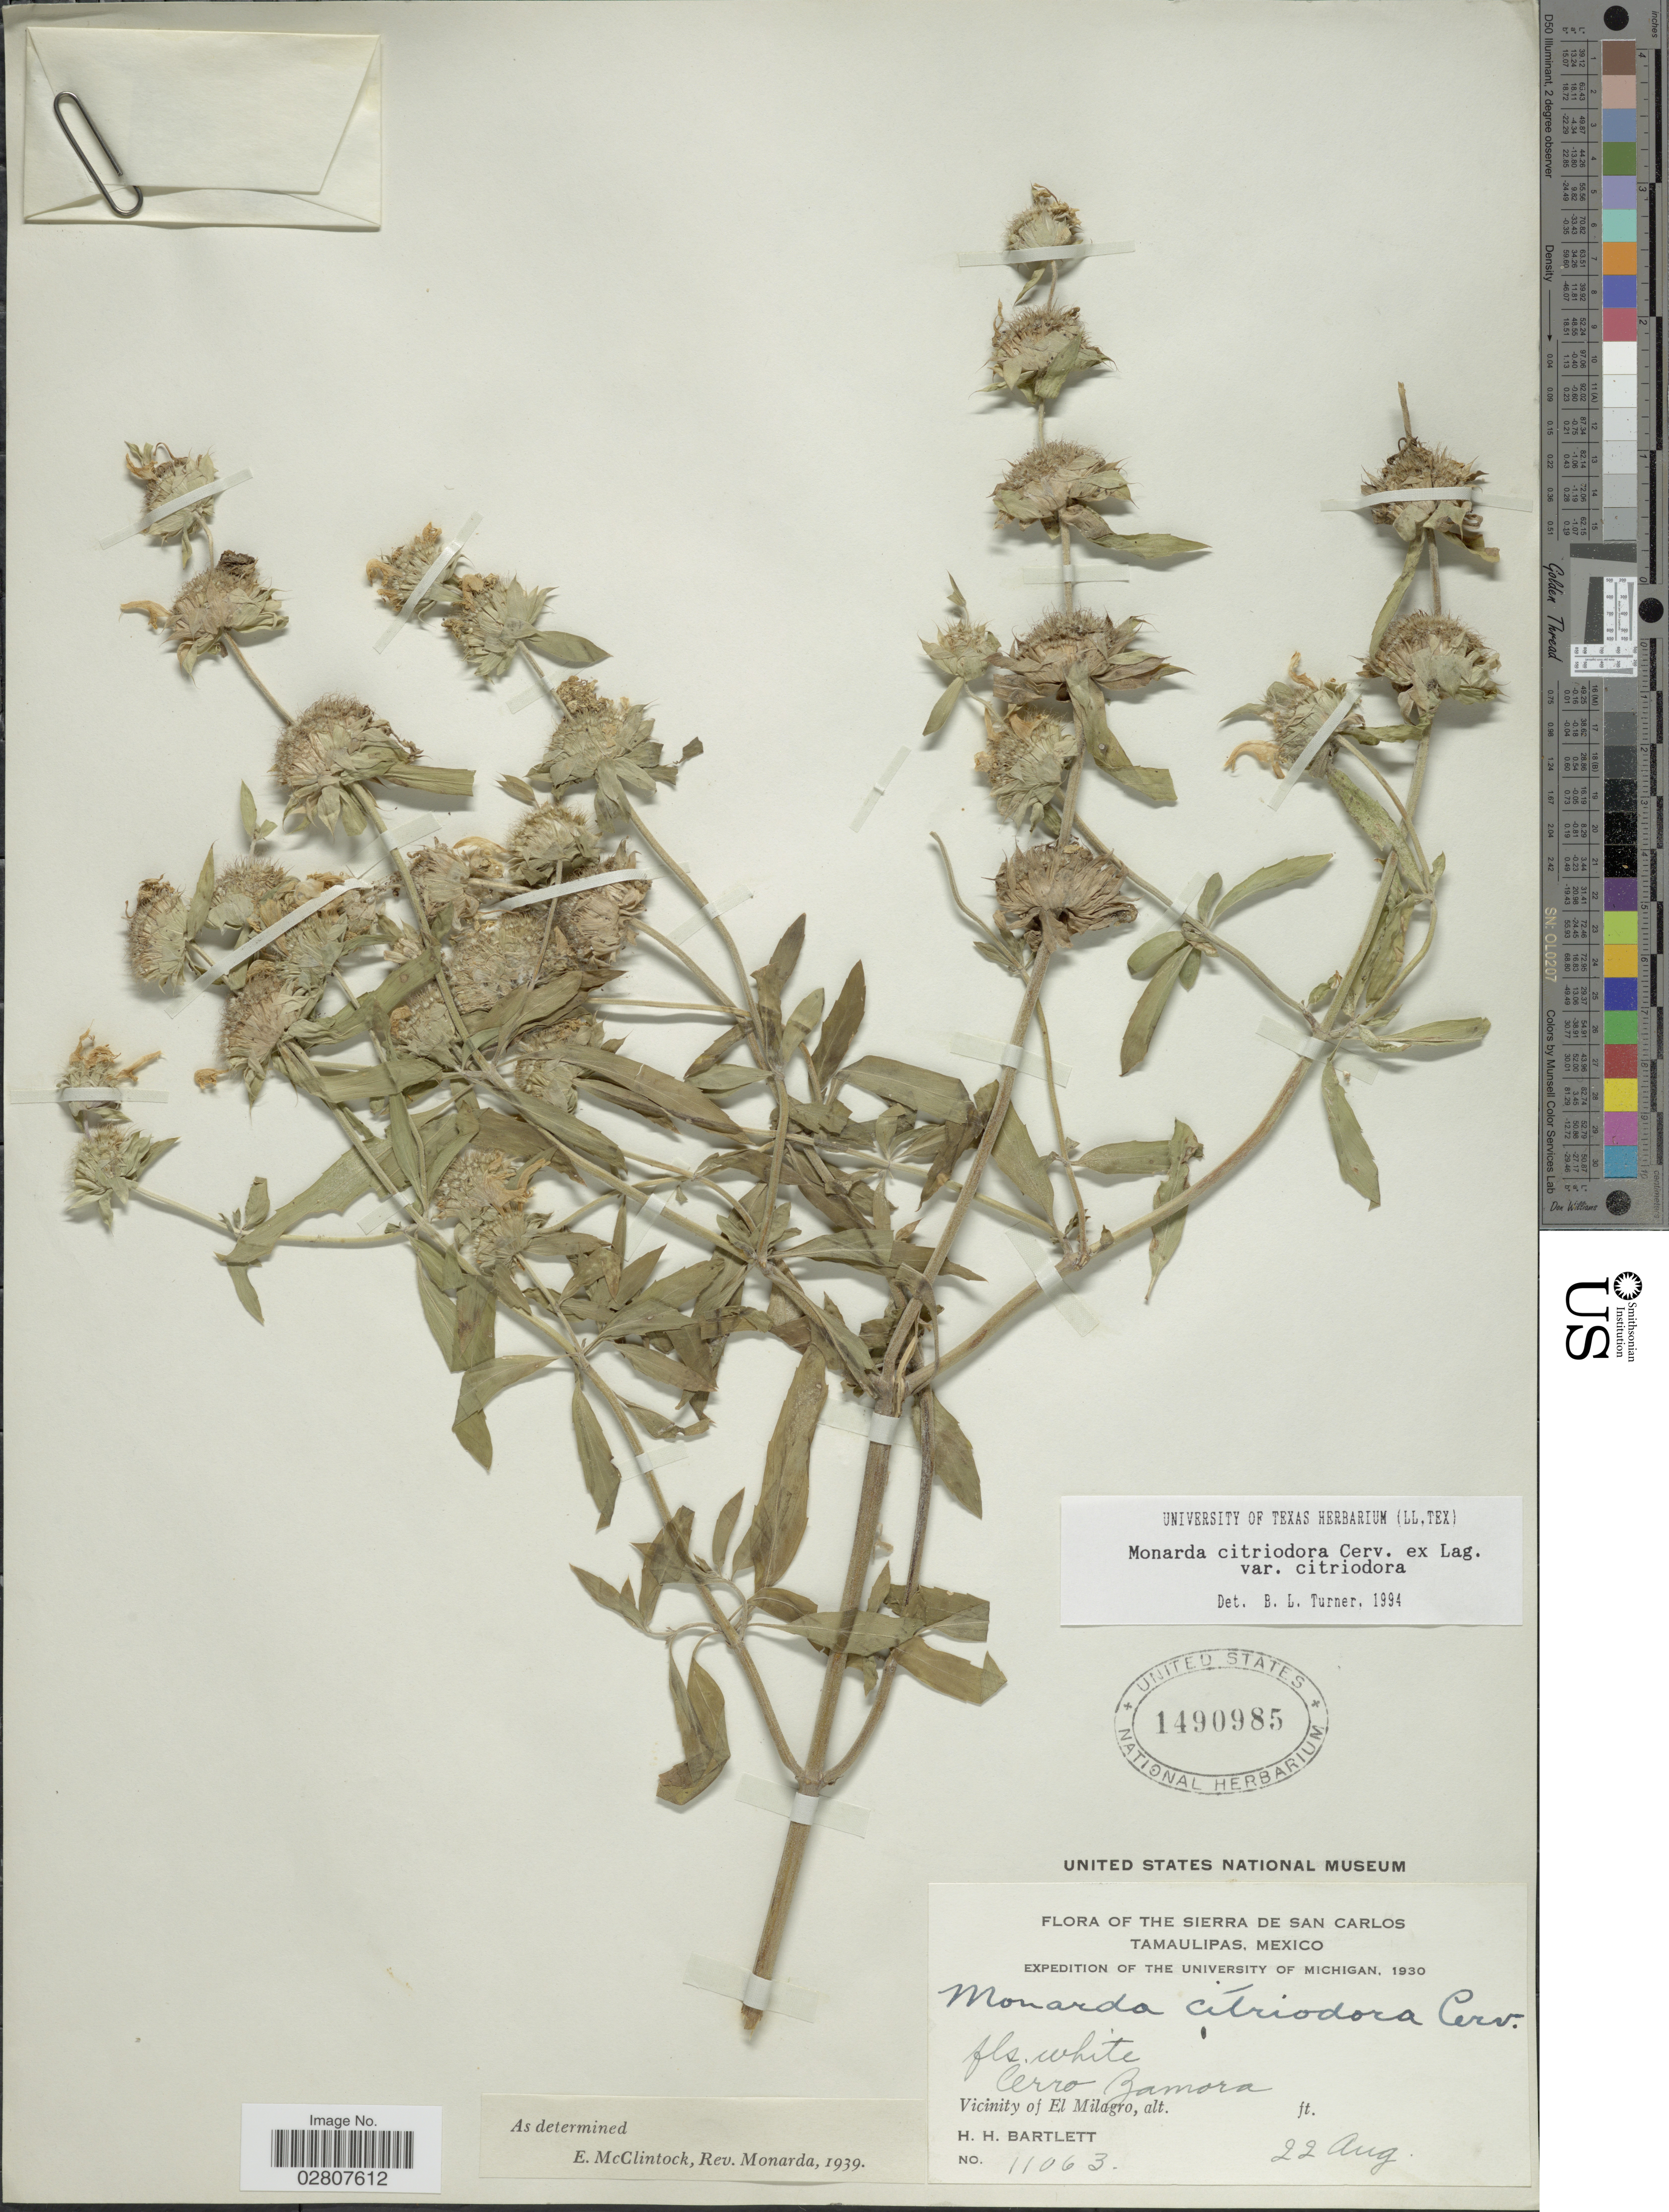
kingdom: Plantae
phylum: Tracheophyta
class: Magnoliopsida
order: Lamiales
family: Lamiaceae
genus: Monarda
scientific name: Monarda citriodora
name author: Cerv. ex Lag.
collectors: H. H. Bartlett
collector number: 11063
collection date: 1930-08-22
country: Mexico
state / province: Tamaulipas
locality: Sierra de San Carlos. Cerro Zamora. Vicinity of El Milagro.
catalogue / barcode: US 1490985